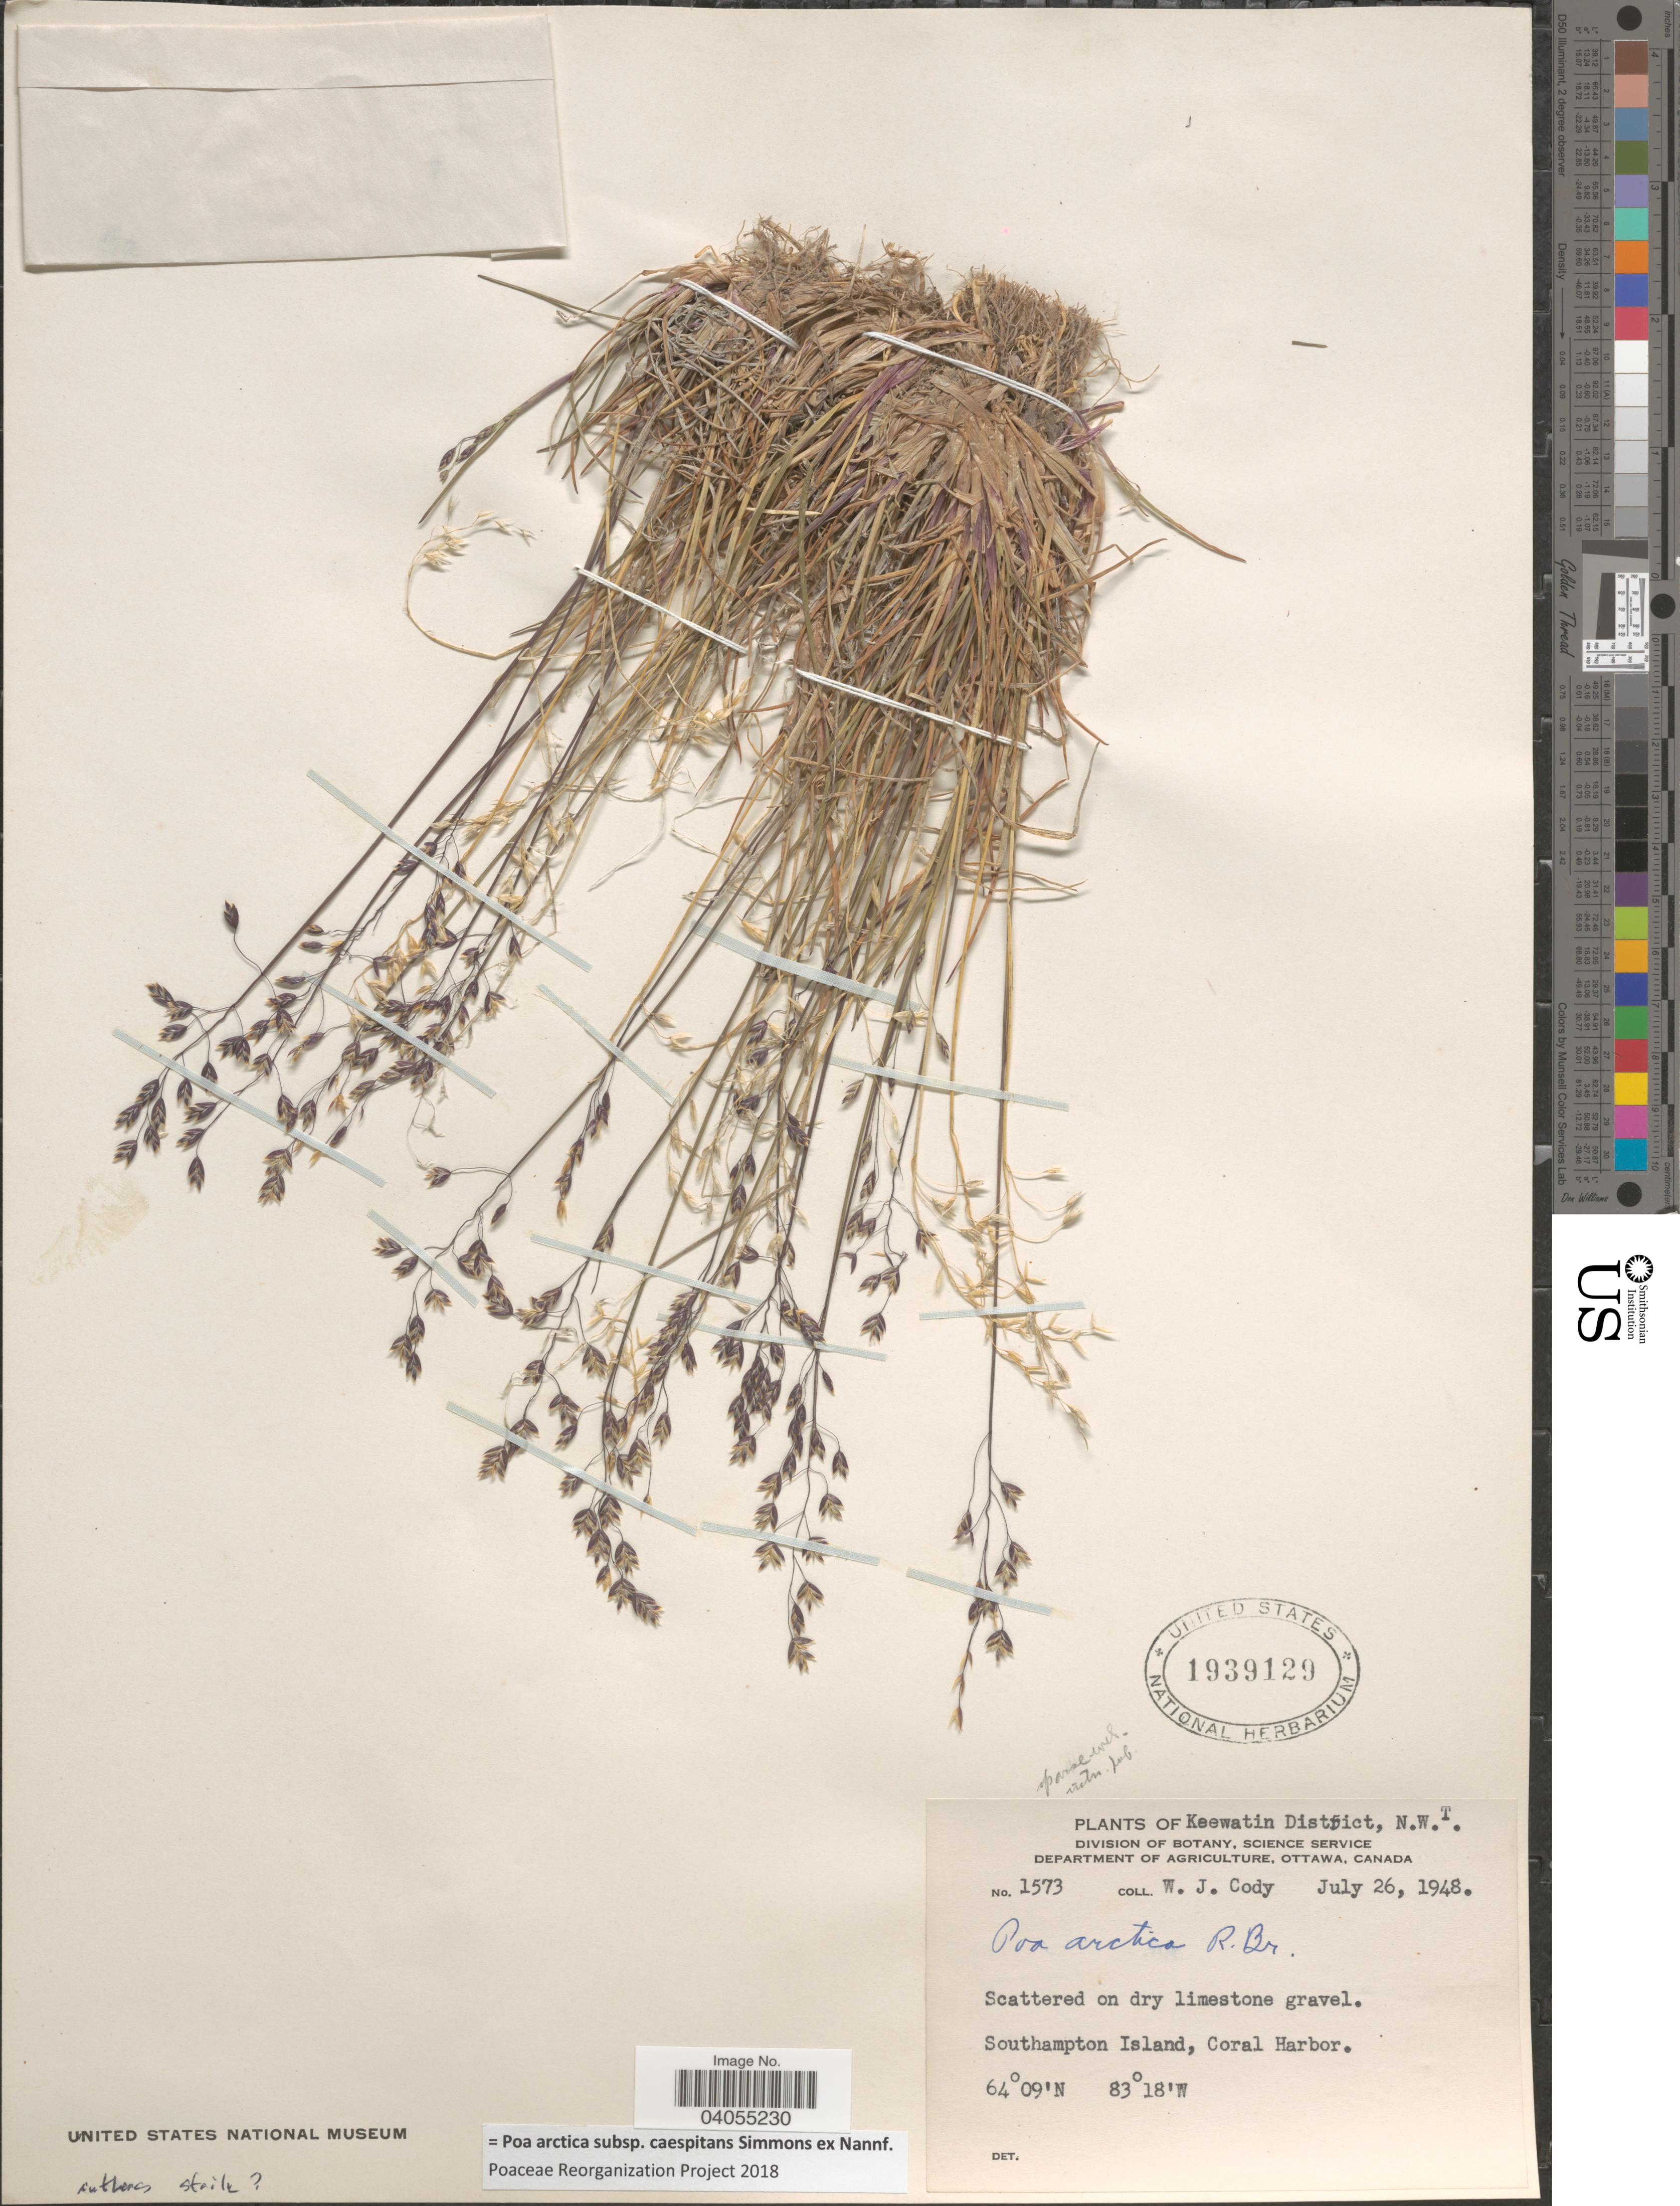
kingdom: Plantae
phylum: Tracheophyta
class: Liliopsida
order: Poales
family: Poaceae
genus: Poa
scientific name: Poa arctica subsp. caespitans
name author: Simmons ex Nannf.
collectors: W. Cody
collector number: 1573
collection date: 1948-07-26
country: Canada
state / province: Northwest Territories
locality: Keewatin District. Southampton Island, Coral Harbor.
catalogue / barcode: US 1939129